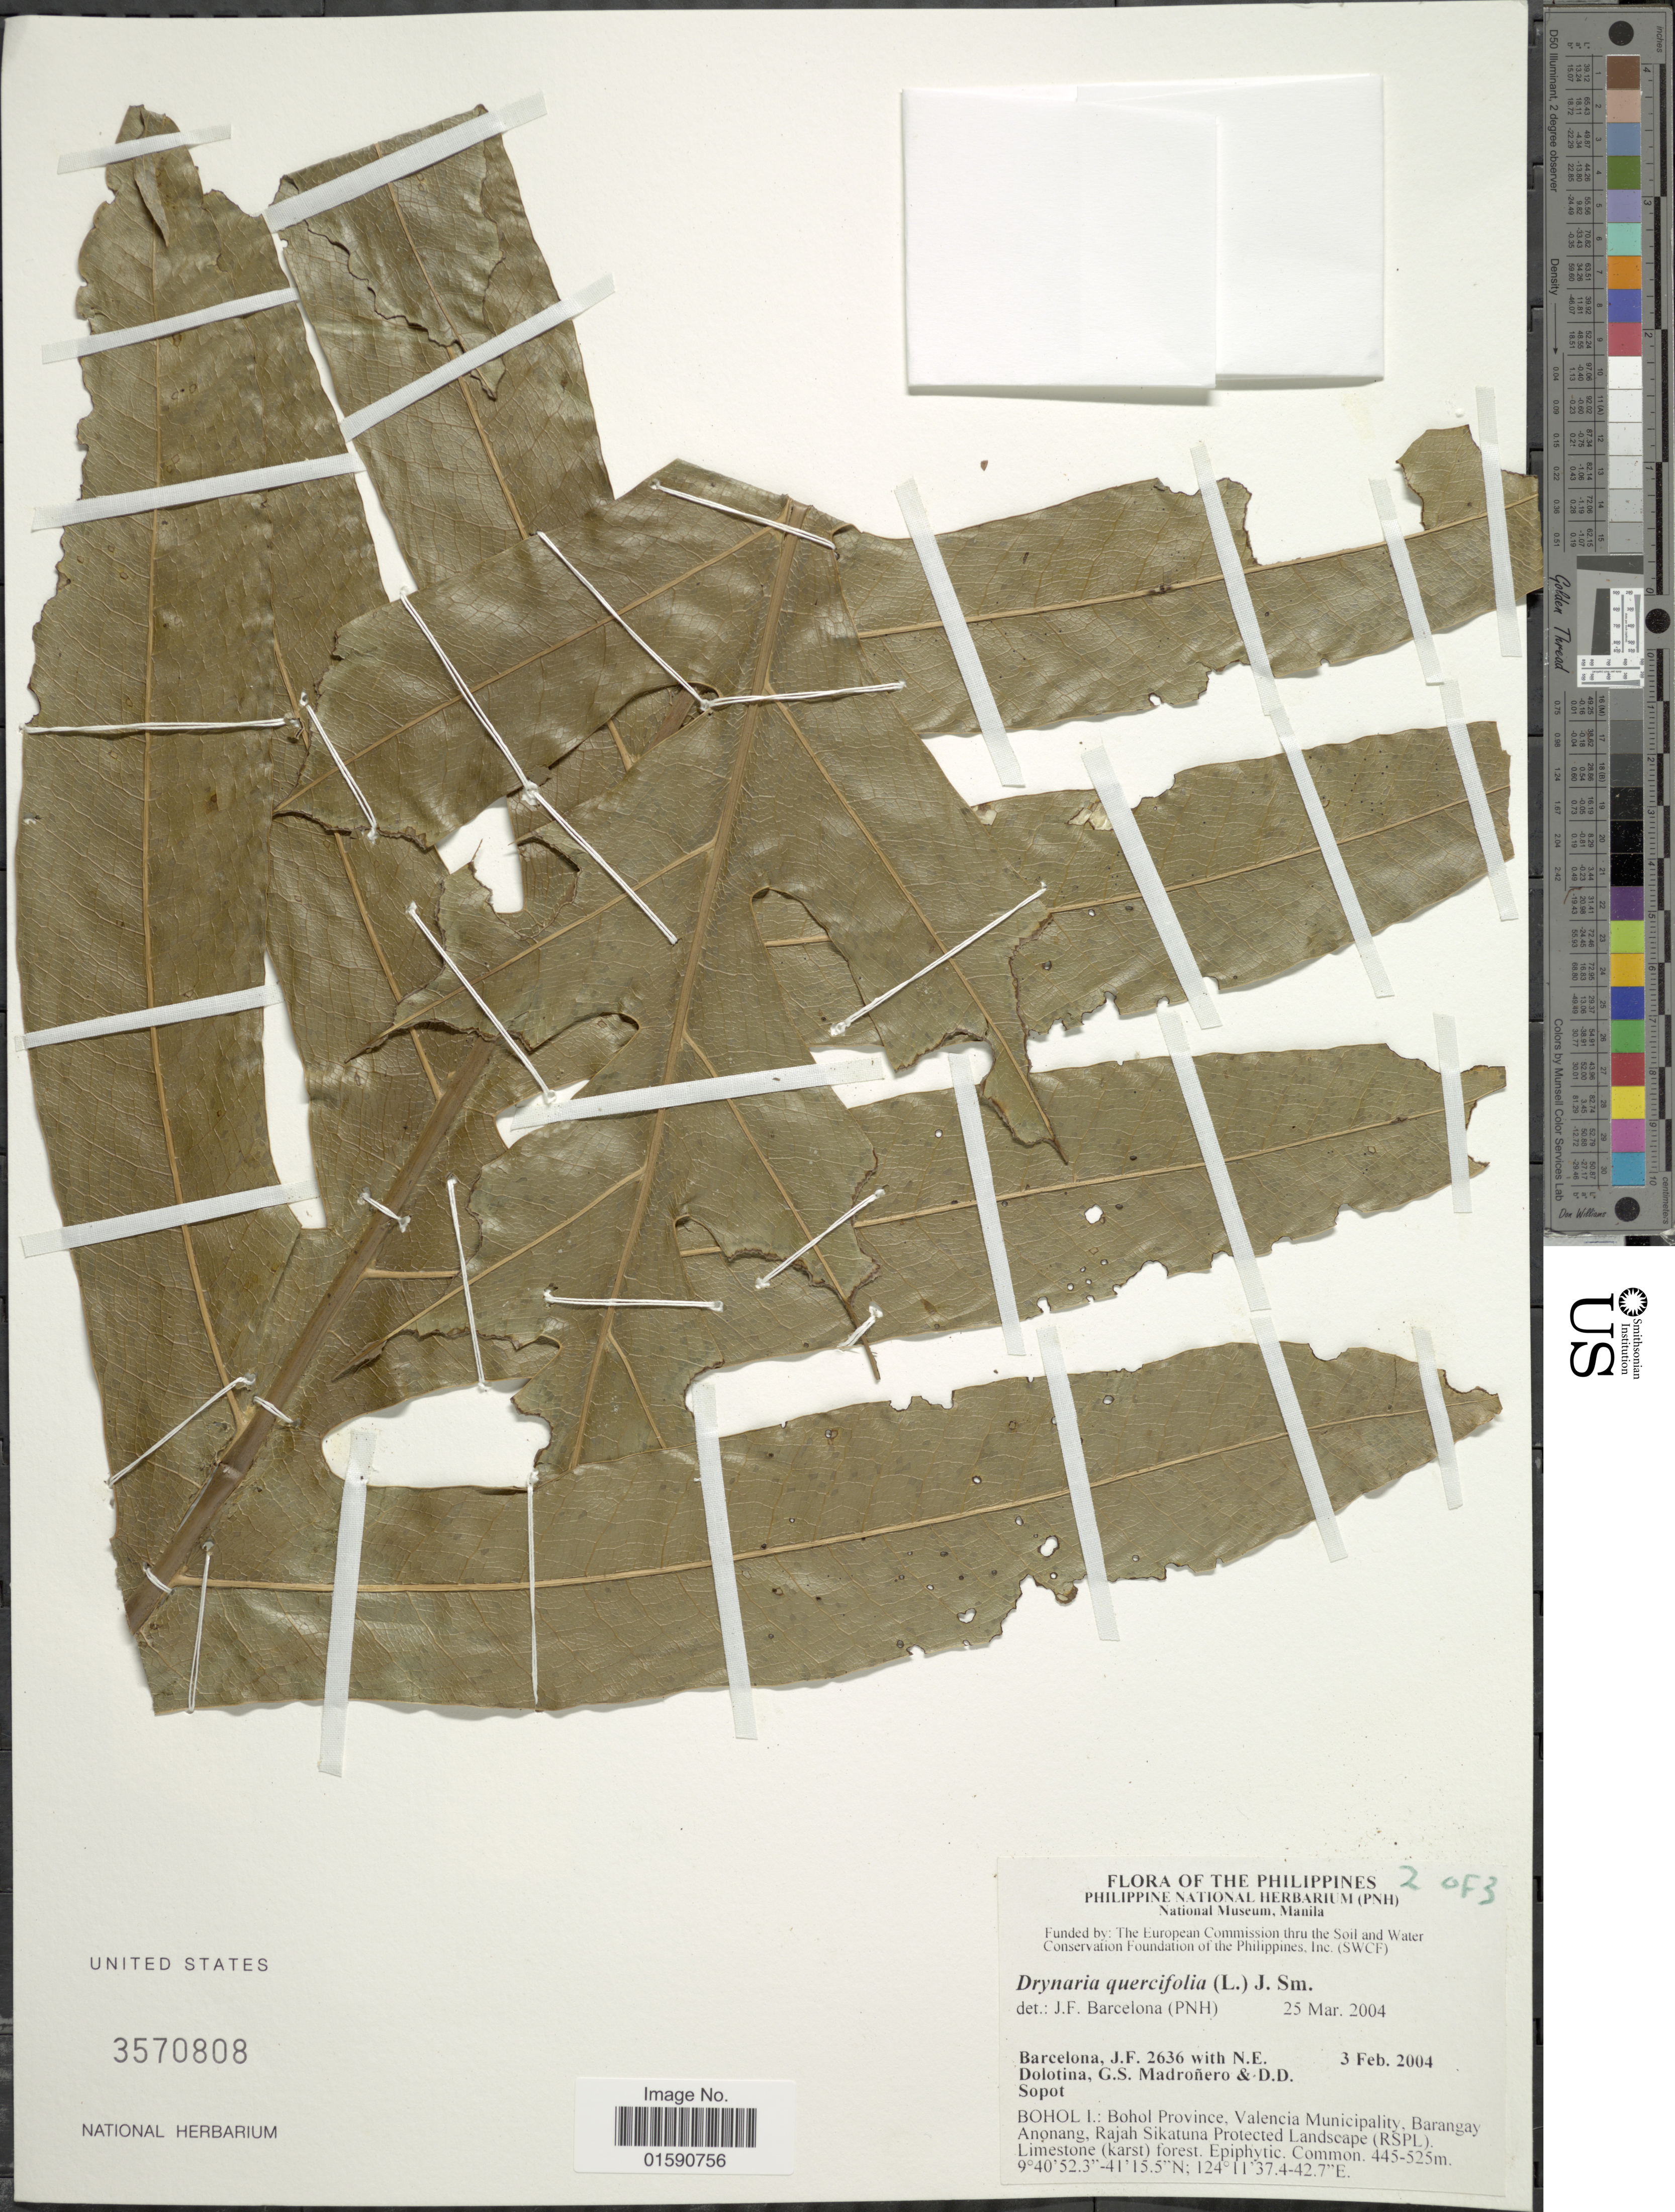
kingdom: Plantae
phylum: Tracheophyta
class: Polypodiopsida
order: Polypodiales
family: Polypodiaceae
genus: Drynaria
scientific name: Drynaria quercifolia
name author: (L.) J. Sm.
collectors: J. F. Barcelona, N. Dolotina, G. Madroñero & D. Sopot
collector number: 2636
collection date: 2004-02-03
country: Philippines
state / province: Central Visayas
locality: Bohol I.: Bohol Province., Valencia Municipality, Barangay Anonang, Rajah Sikatuna Protected Landscape (RSPL)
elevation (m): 445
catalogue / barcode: US 3570808